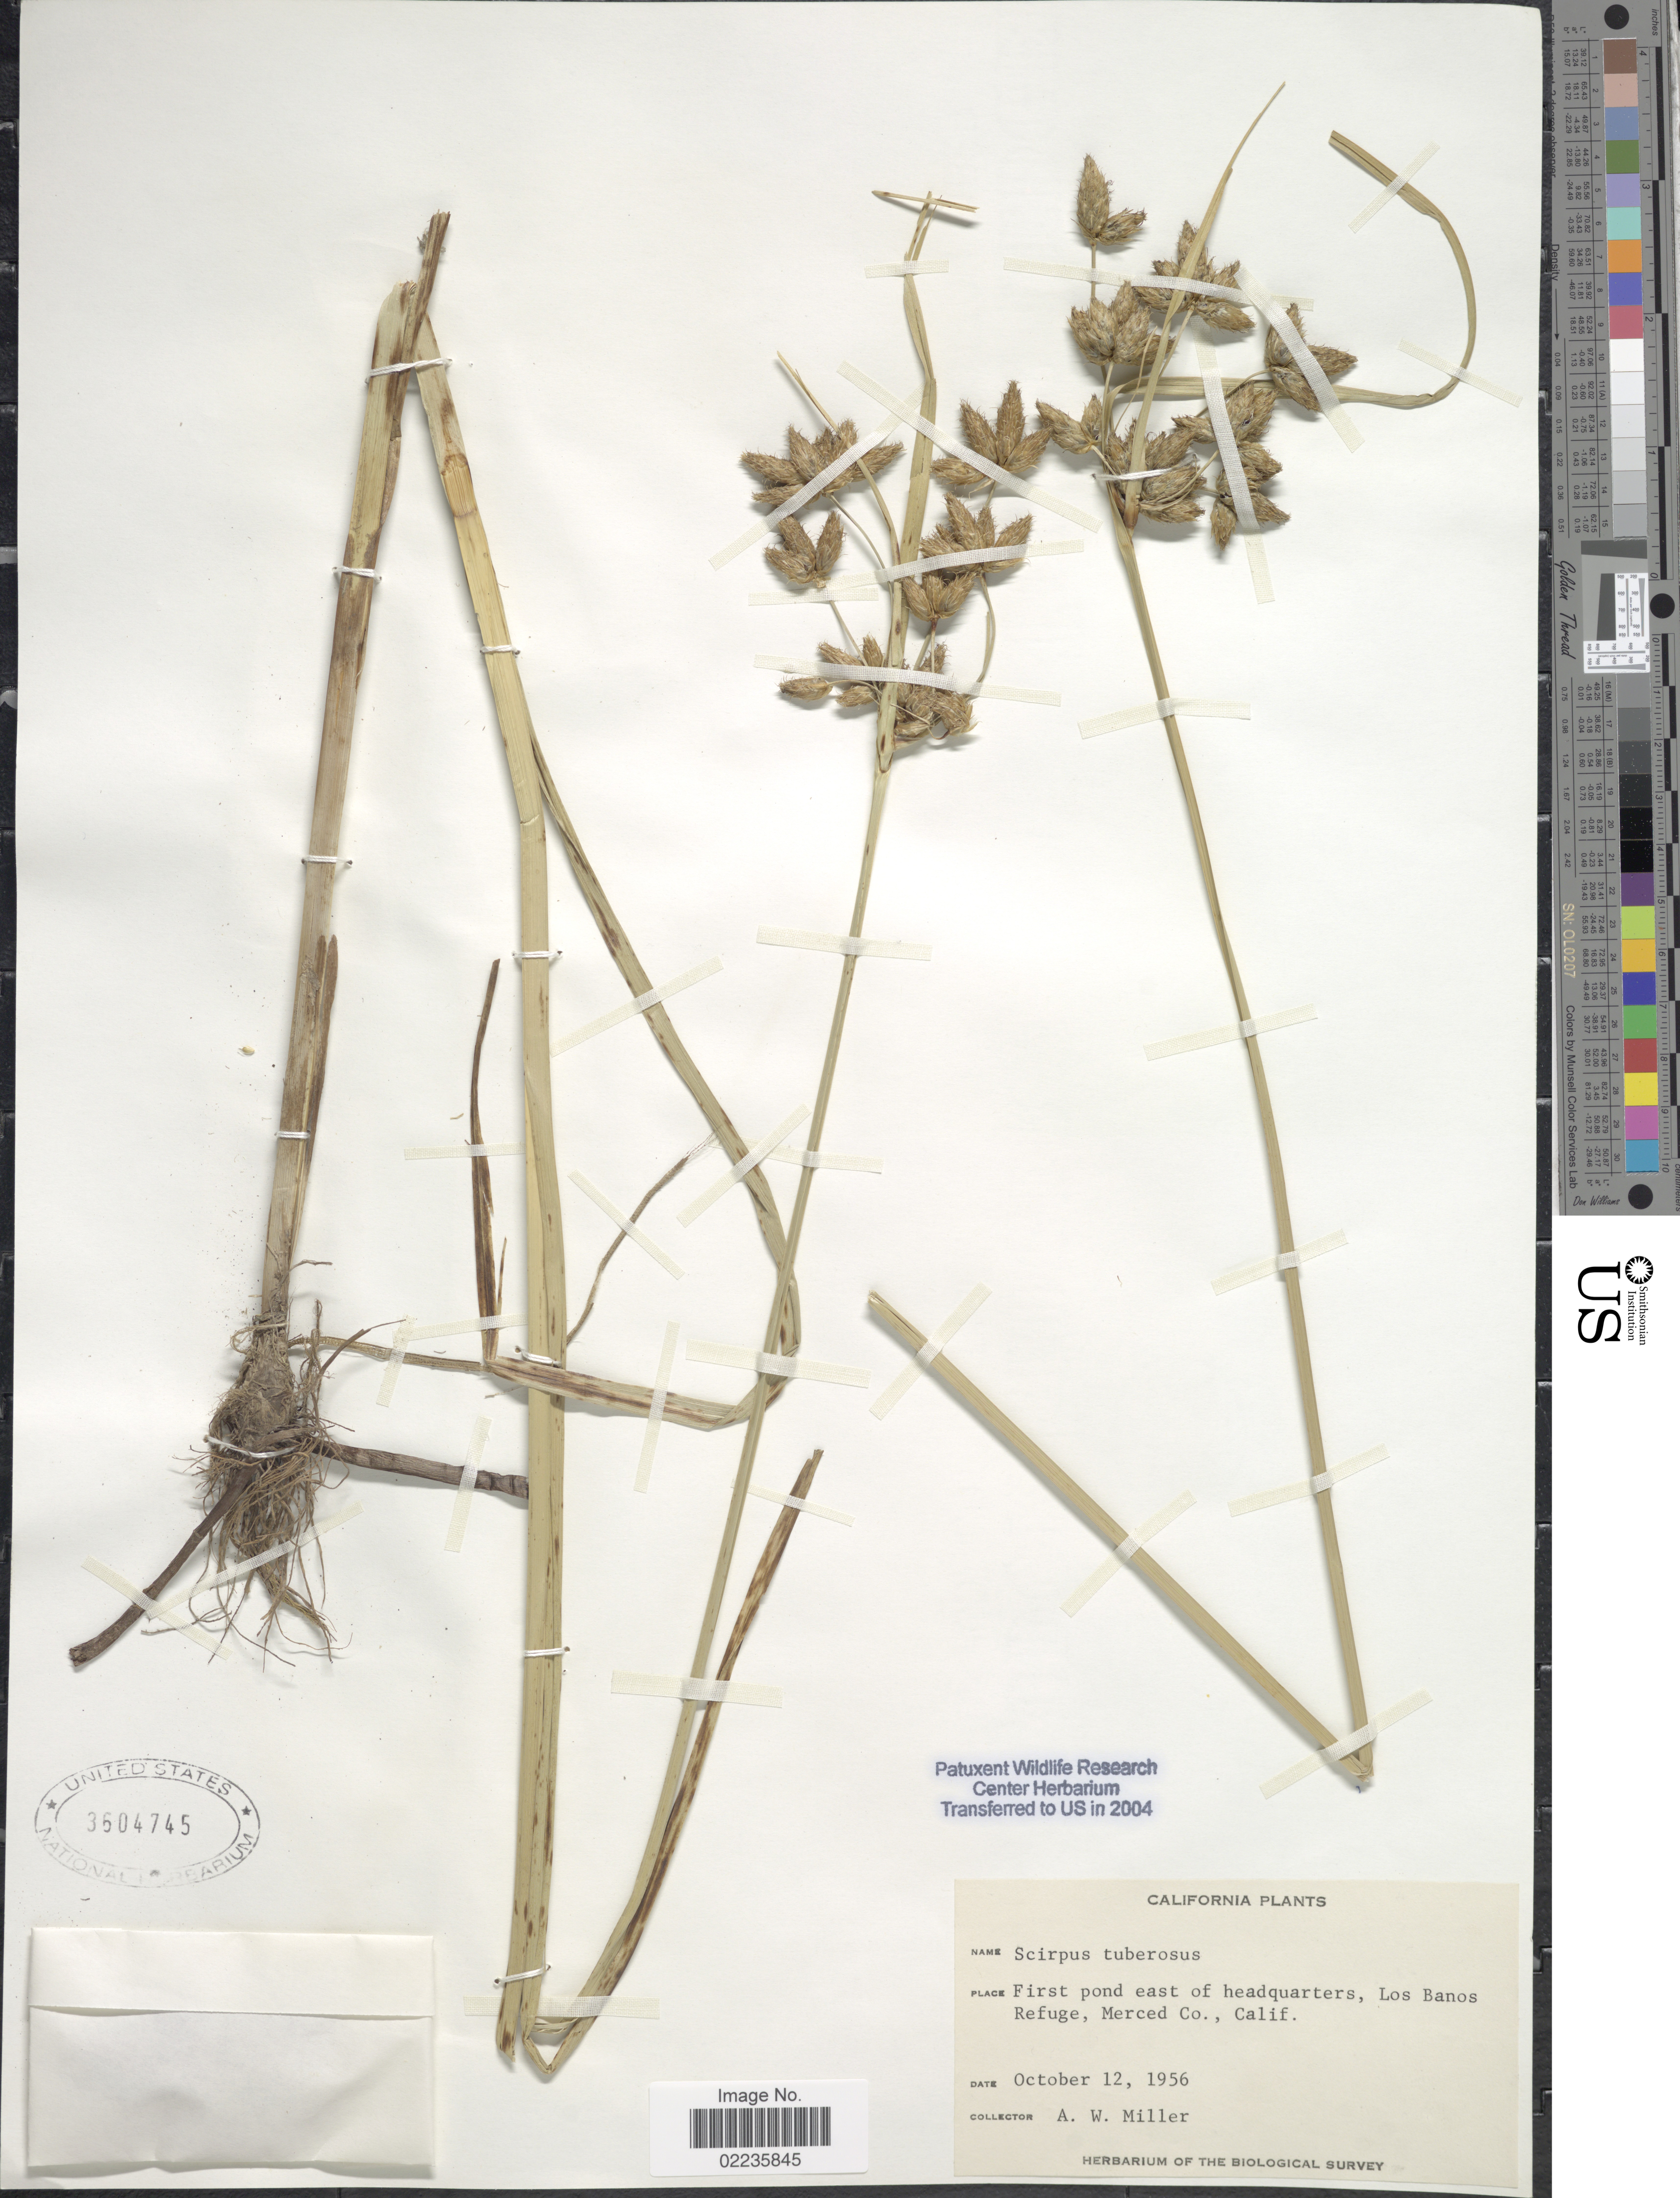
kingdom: Plantae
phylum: Tracheophyta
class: Liliopsida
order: Poales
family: Cyperaceae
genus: Bolboschoenus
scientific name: Bolboschoenus glaucus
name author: (Lam.) S.G. Sm.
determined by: Strong, Mark T., (BOT), Smithsonian Institution - National Museum of Natural History (UNITED STATES)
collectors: A. Miller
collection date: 1956-10-12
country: United States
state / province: California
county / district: Merced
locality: First pond east of headquarters, Los Banos Refuge, Merced Co., Calif.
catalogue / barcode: US 3604745